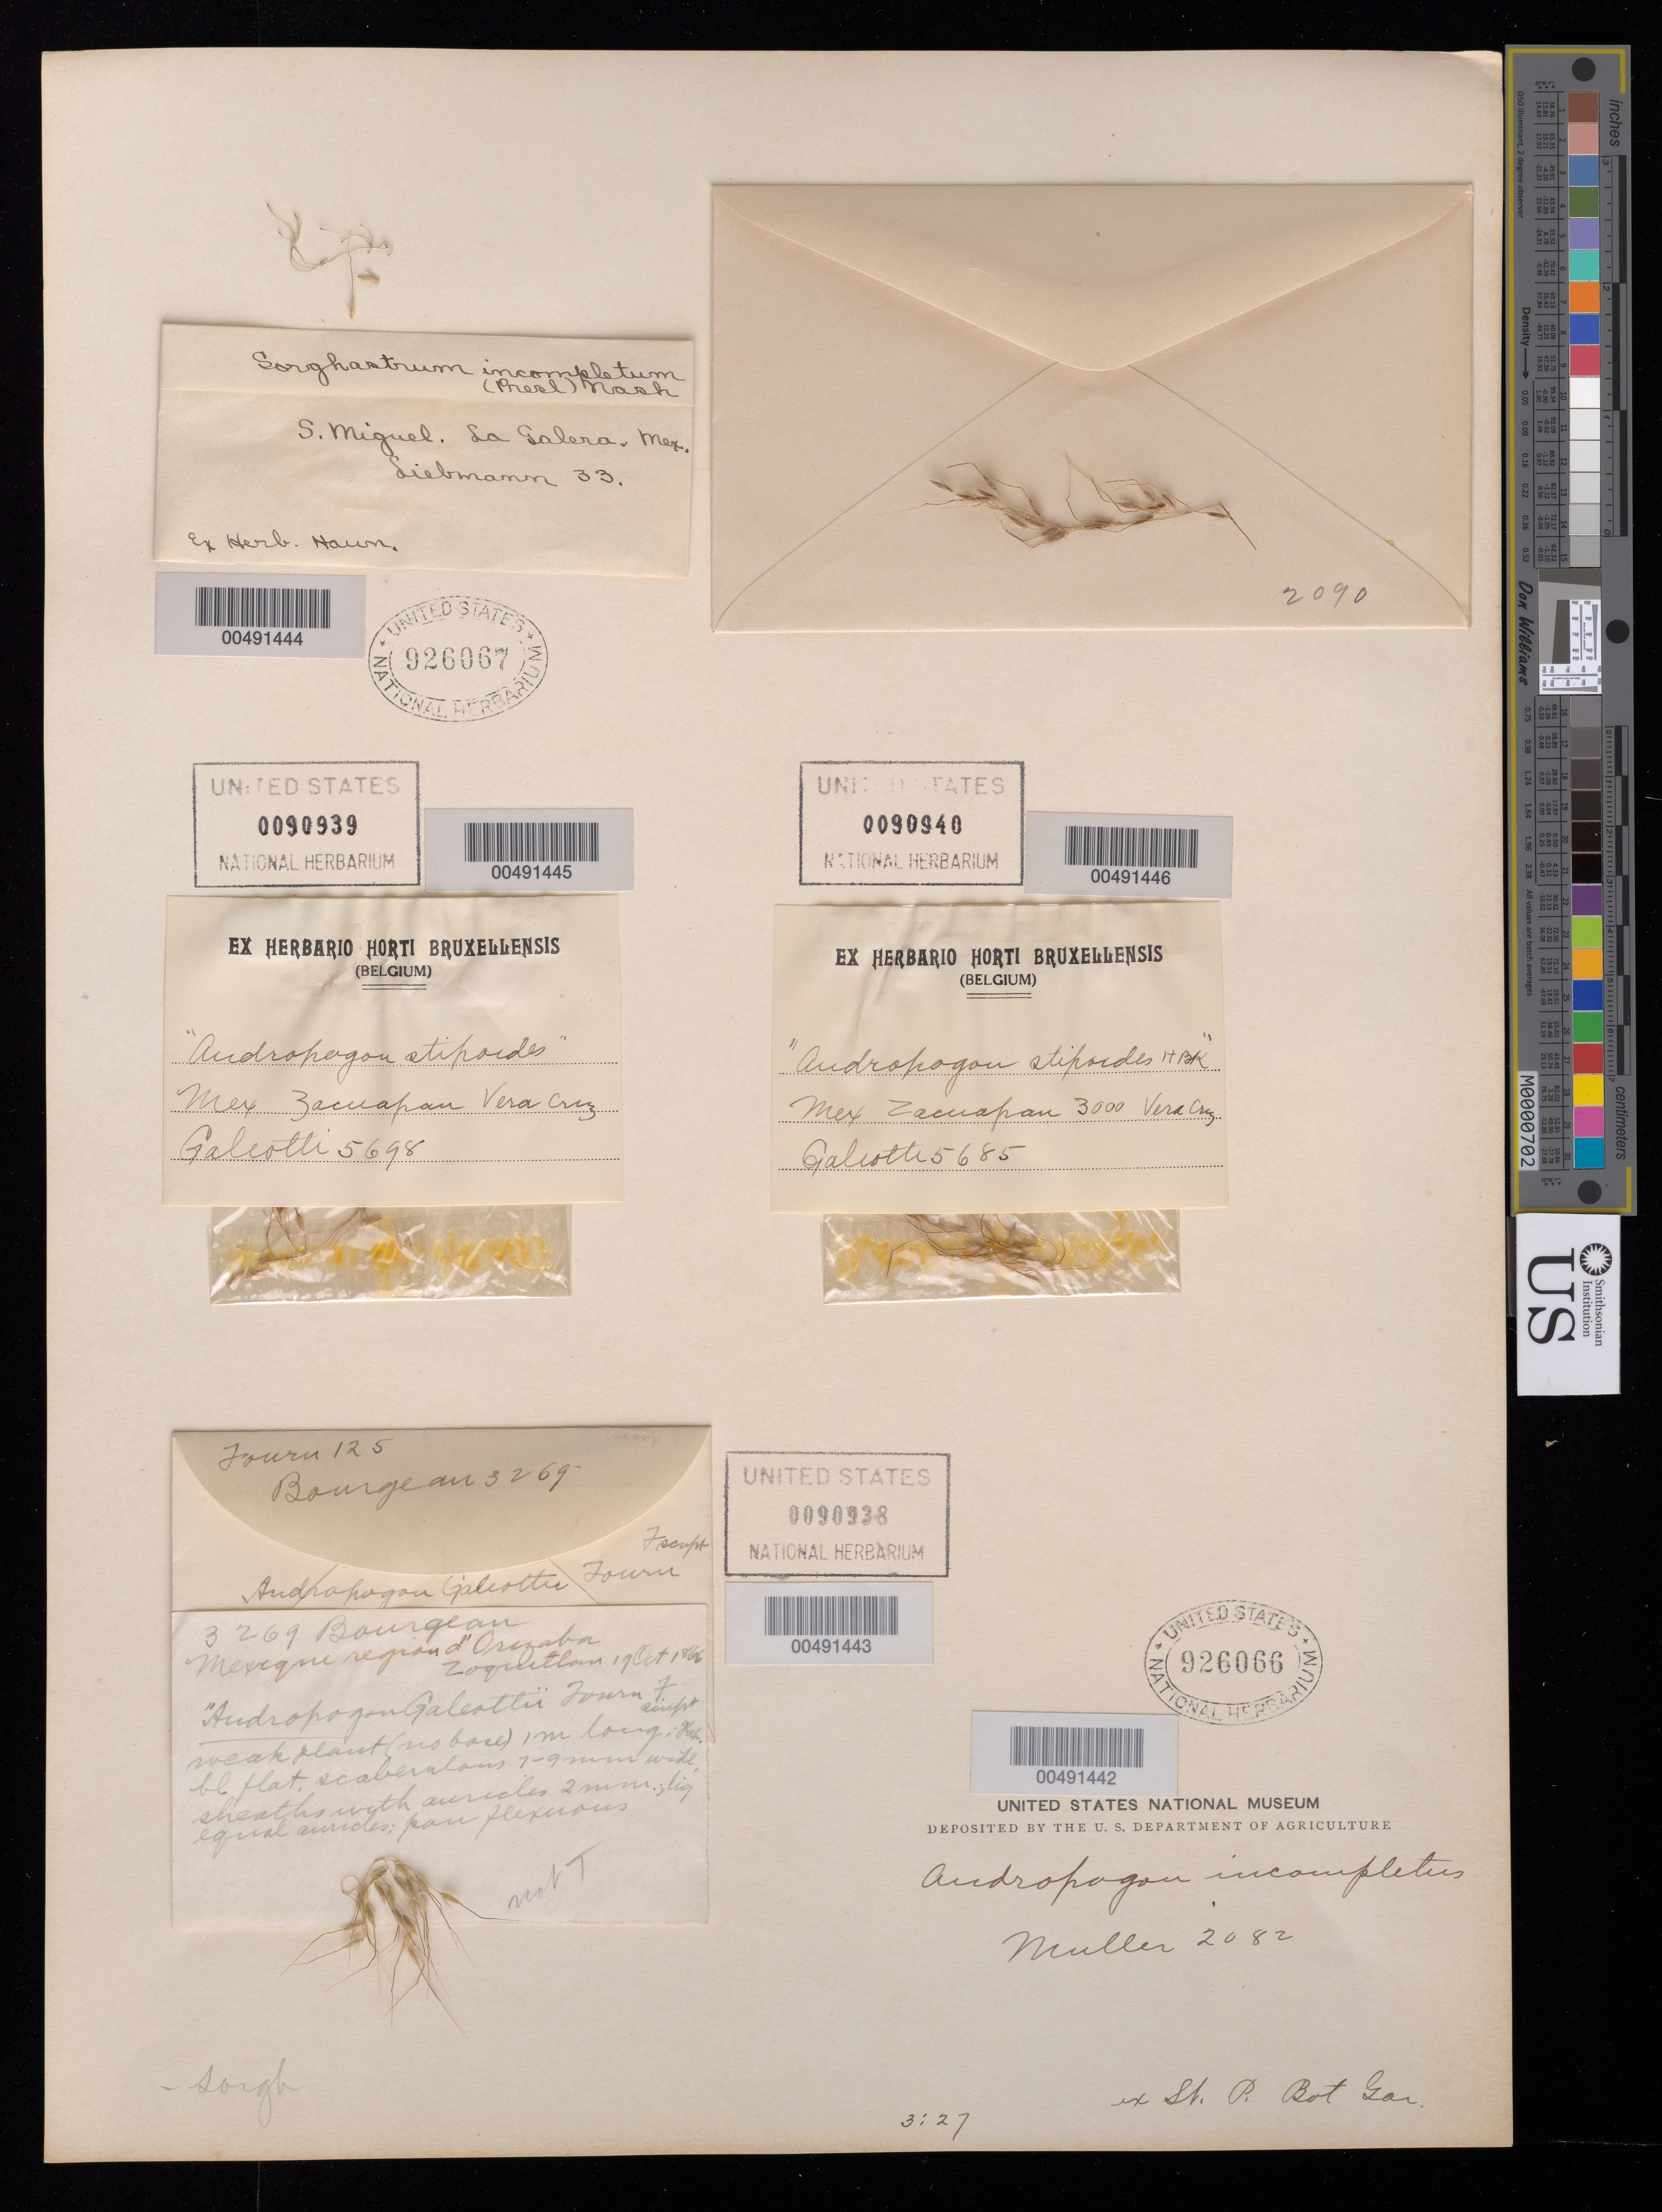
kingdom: Plantae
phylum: Tracheophyta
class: Liliopsida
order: Poales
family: Poaceae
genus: Sorghastrum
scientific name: Sorghastrum incompletum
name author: (J. Presl) Nash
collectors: -- Müller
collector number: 2082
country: Mexico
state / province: Durango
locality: San Ramon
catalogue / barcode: US 926066